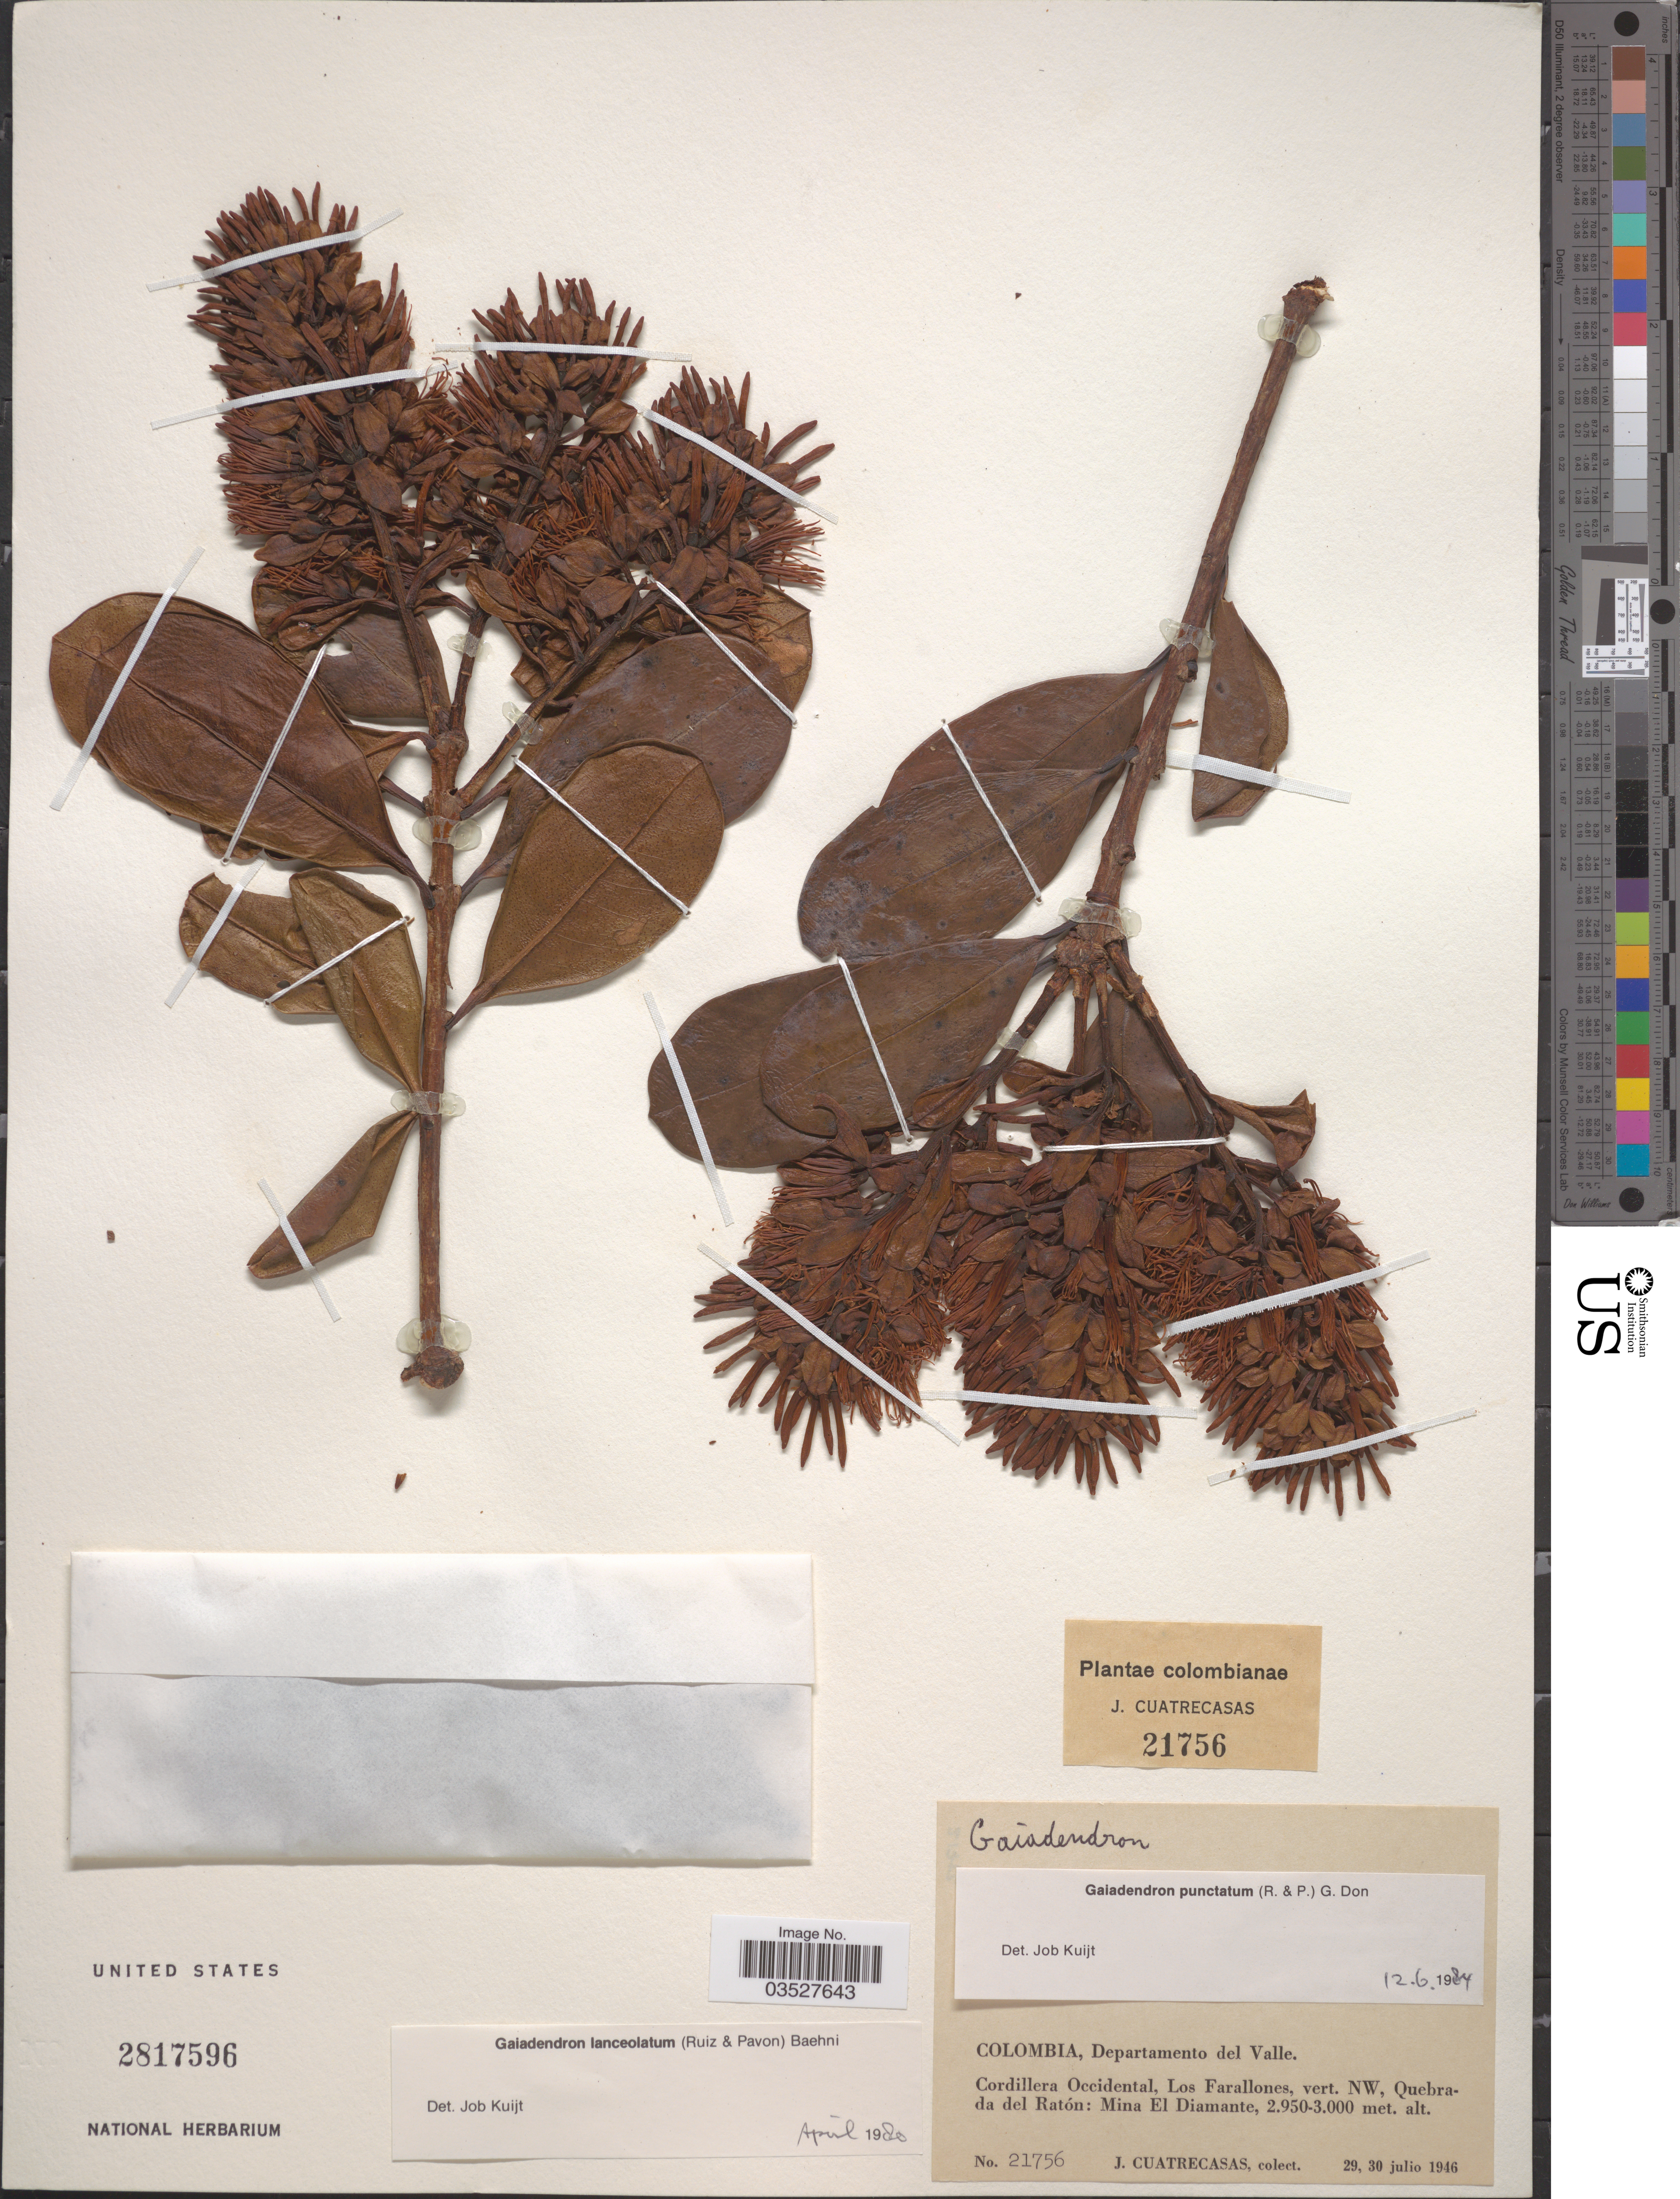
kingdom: Plantae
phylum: Tracheophyta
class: Magnoliopsida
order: Santalales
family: Loranthaceae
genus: Gaiadendron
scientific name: Gaiadendron punctatum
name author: (Ruiz & Pav.) G. Don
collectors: J. Cuatrecasas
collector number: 21756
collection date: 1946-07-29/1946-07-30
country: Colombia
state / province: Valle del Cauca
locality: Departamento del Valle. Cordillera Occidental, Los Farallones, vert. NW, Quebrada del Ratón: Mina El Diamante.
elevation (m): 2950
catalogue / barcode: US 2817596